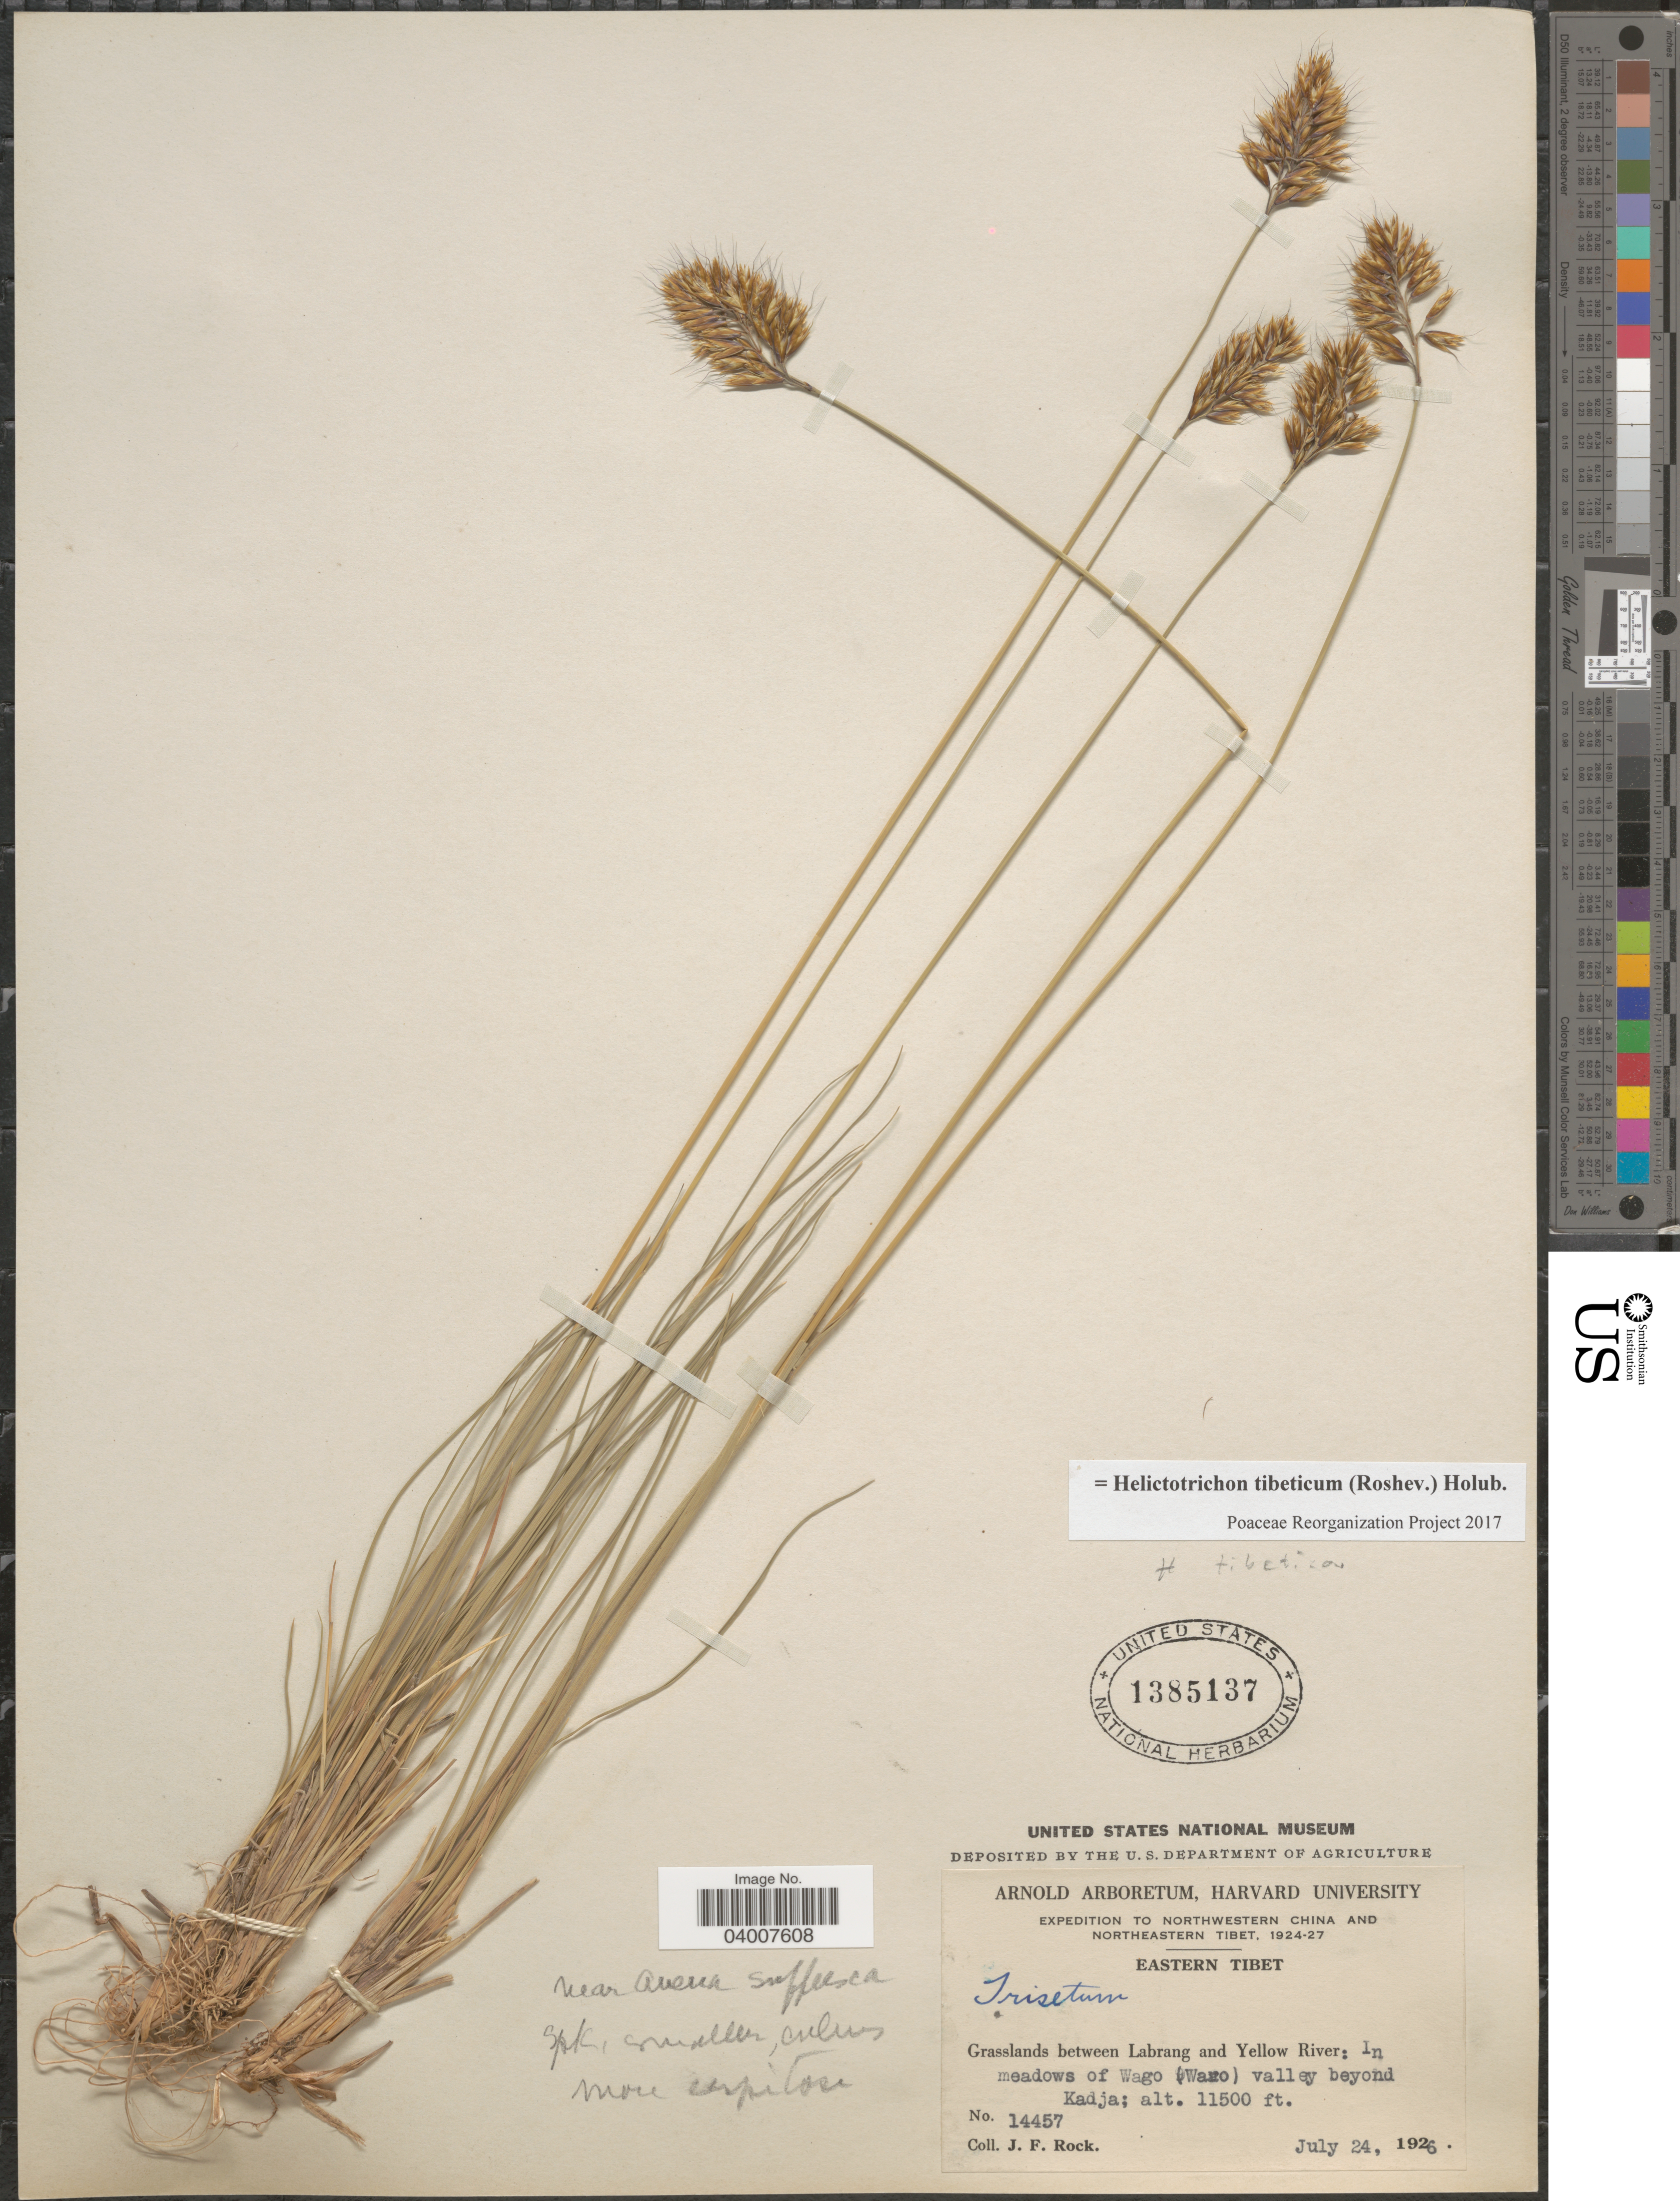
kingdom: Plantae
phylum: Tracheophyta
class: Liliopsida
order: Poales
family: Poaceae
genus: Helictotrichon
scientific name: Helictotrichon tibeticum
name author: (Roshev.) Holub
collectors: J. Rock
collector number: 14457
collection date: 1926-07-24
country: China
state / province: Xizang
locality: Northwestern China and Northeastern Tibet. Eastern Tibet. Grasslands between Labrang and Yellow River: In meadows of Wago (Waro [interpreted]) valley beyond Kadja.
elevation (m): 3505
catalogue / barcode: US 1385137